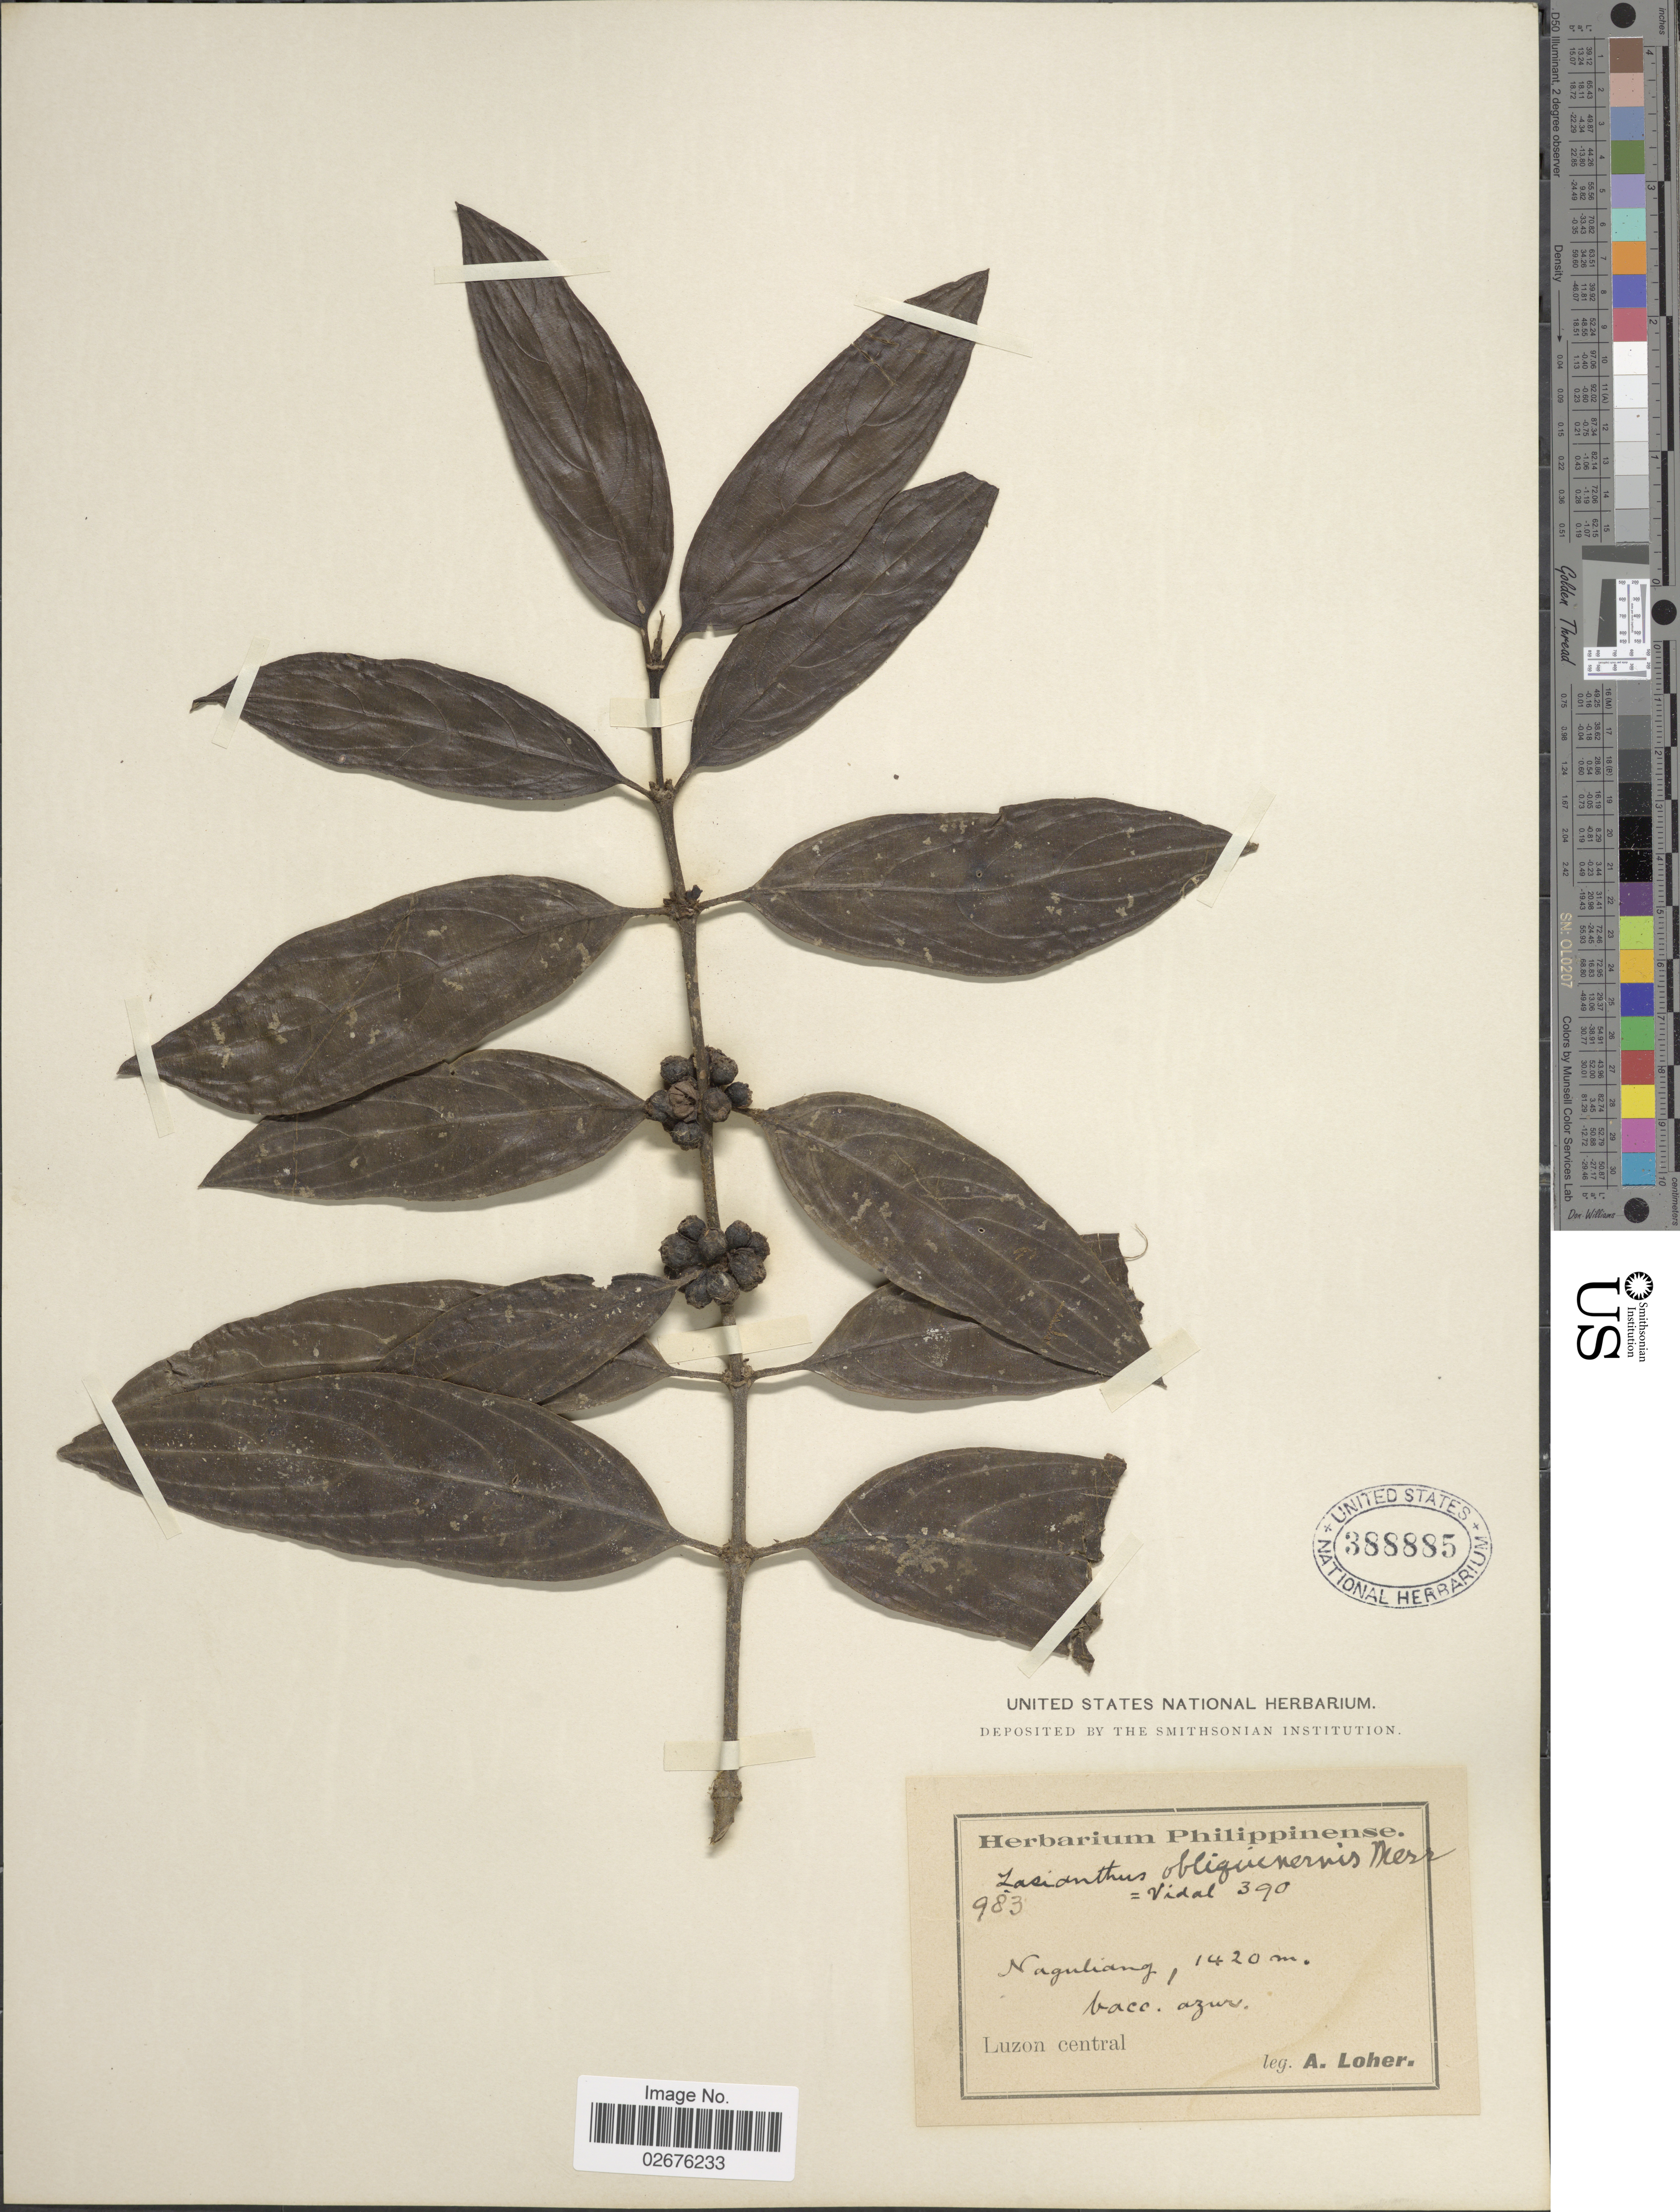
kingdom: Plantae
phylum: Tracheophyta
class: Magnoliopsida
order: Gentianales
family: Rubiaceae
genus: Lasianthus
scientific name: Lasianthus obliquinervis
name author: Merr.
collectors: A. Loher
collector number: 983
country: Philippines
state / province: Central Luzon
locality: Naguliang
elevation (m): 1420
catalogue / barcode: US 388885